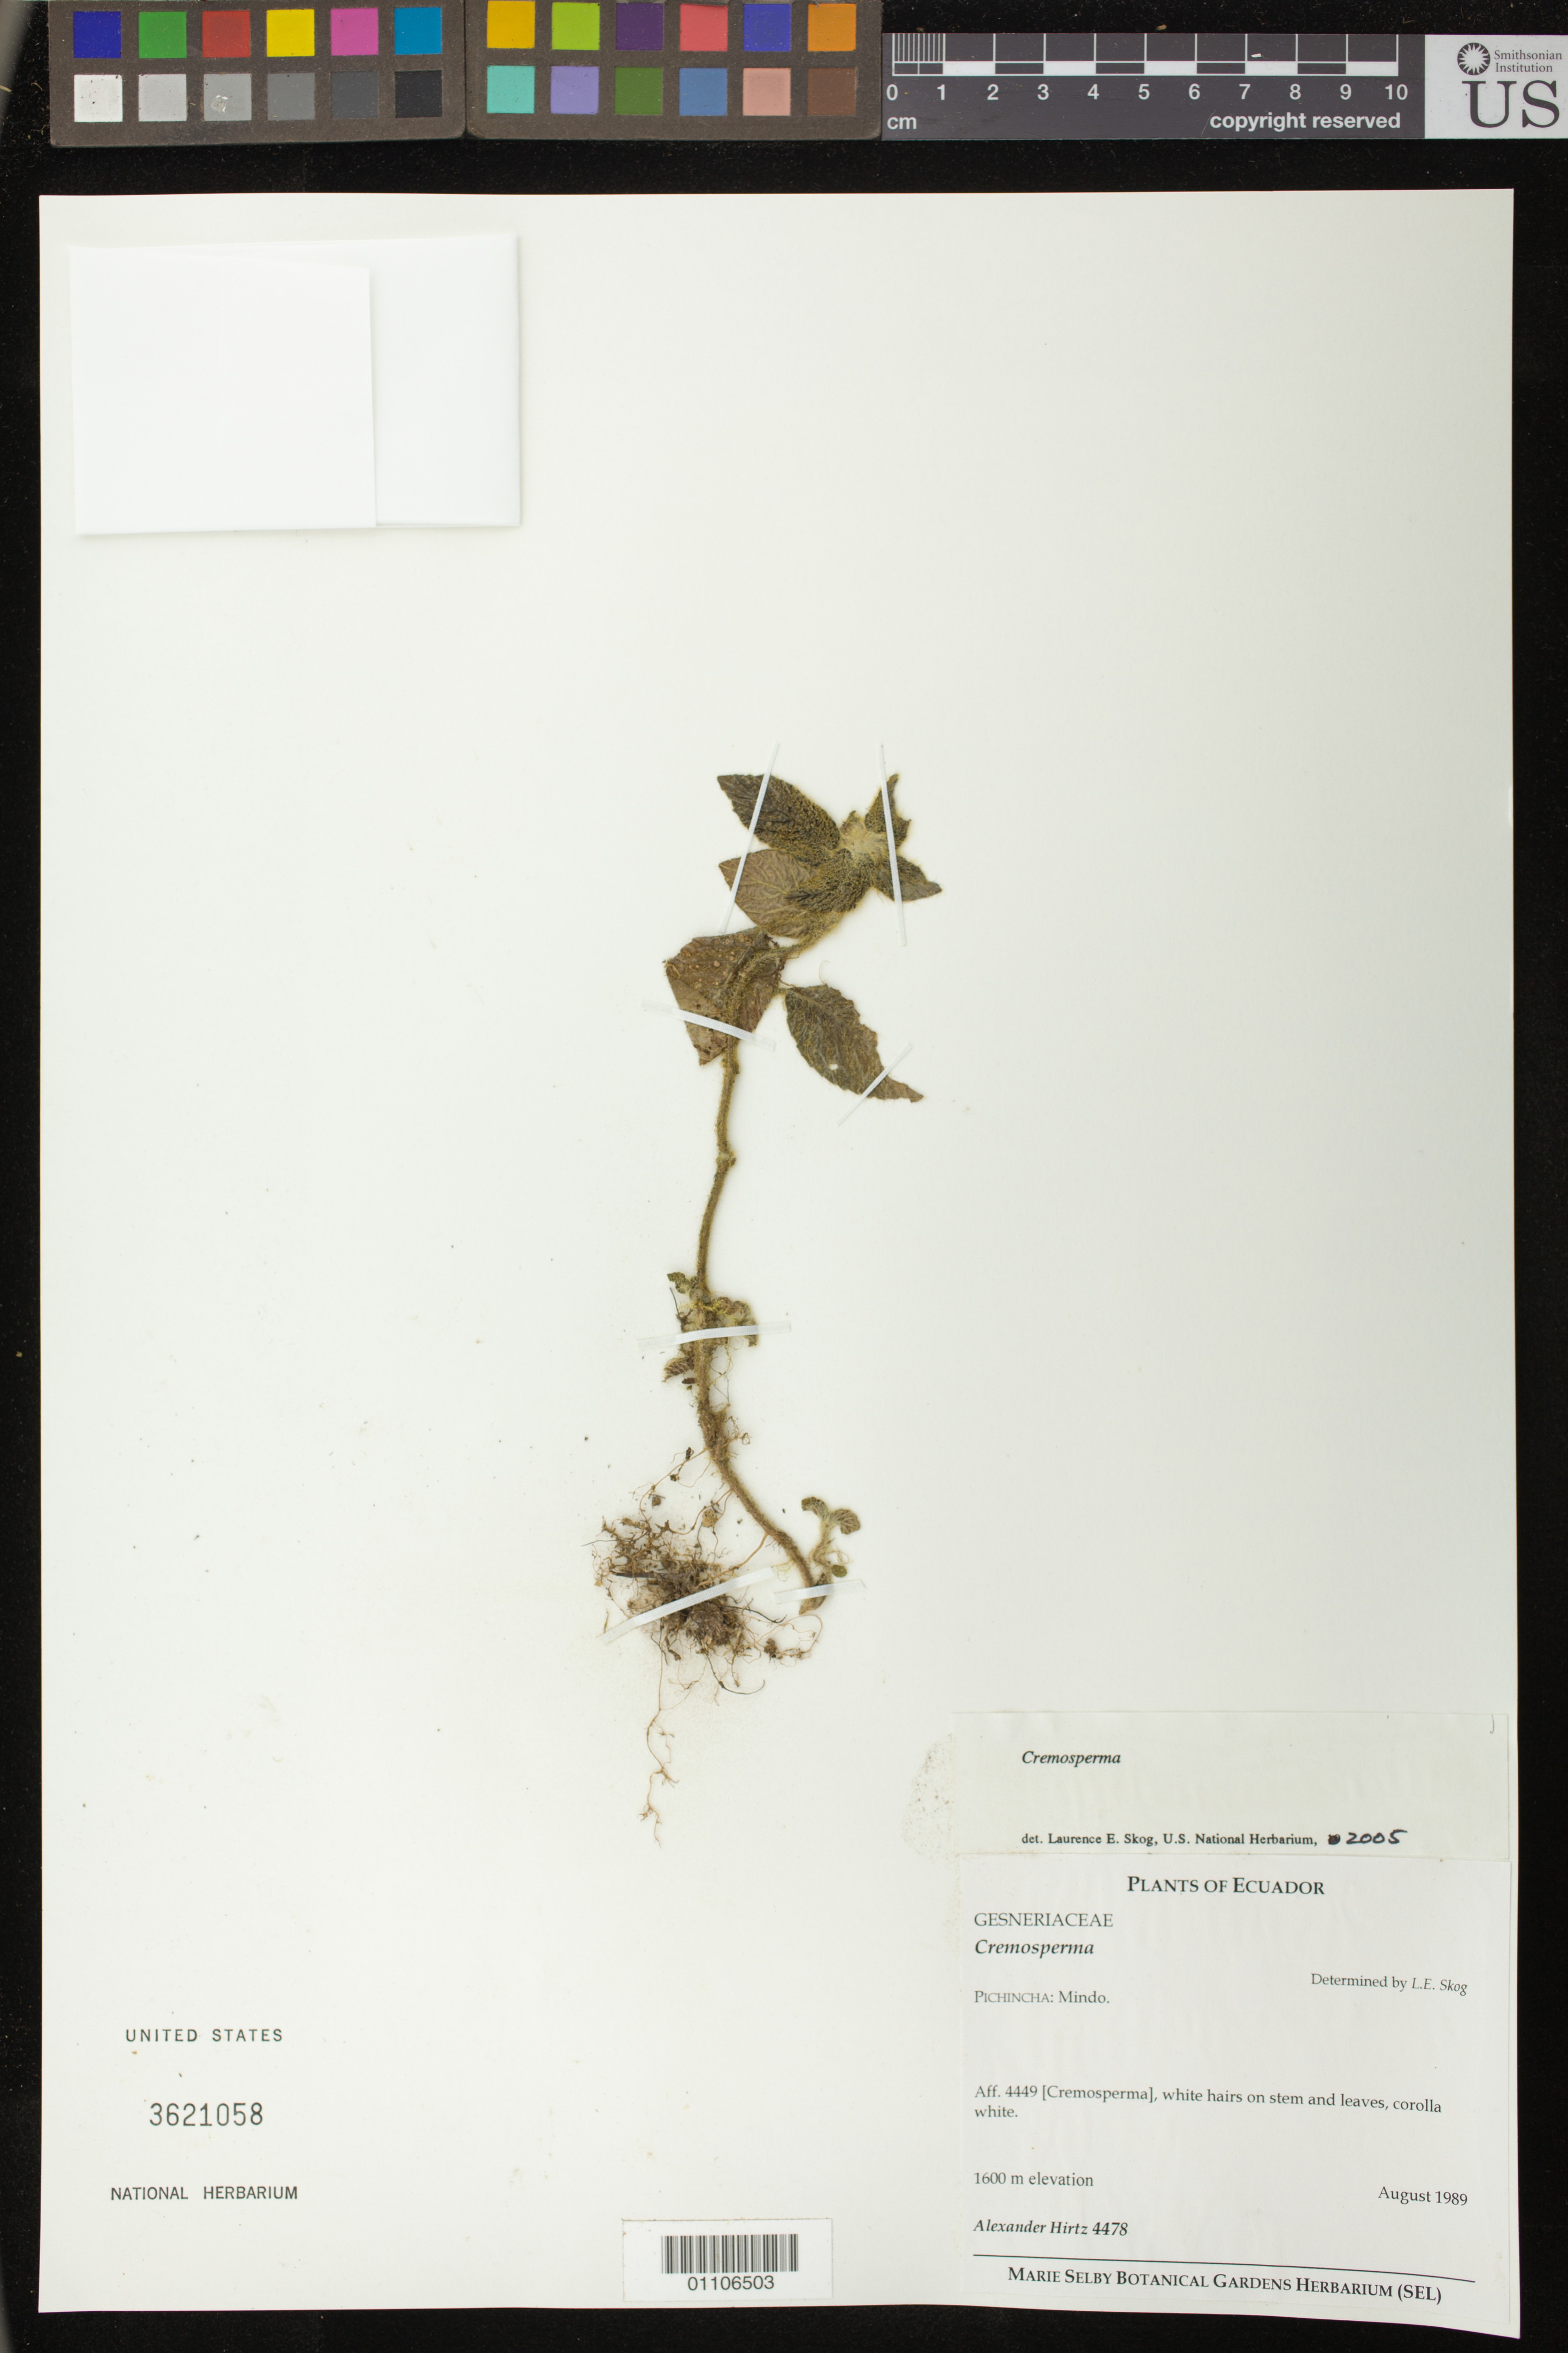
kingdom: Plantae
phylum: Tracheophyta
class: Magnoliopsida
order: Lamiales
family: Gesneriaceae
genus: Cremosperma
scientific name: Cremosperma sp.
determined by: Skog, Laurence E.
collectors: A. Hirtz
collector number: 4478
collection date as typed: Aug 1989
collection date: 1989-08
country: Ecuador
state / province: Pichincha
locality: Pichincha: Mindo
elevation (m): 1600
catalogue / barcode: US 3621058